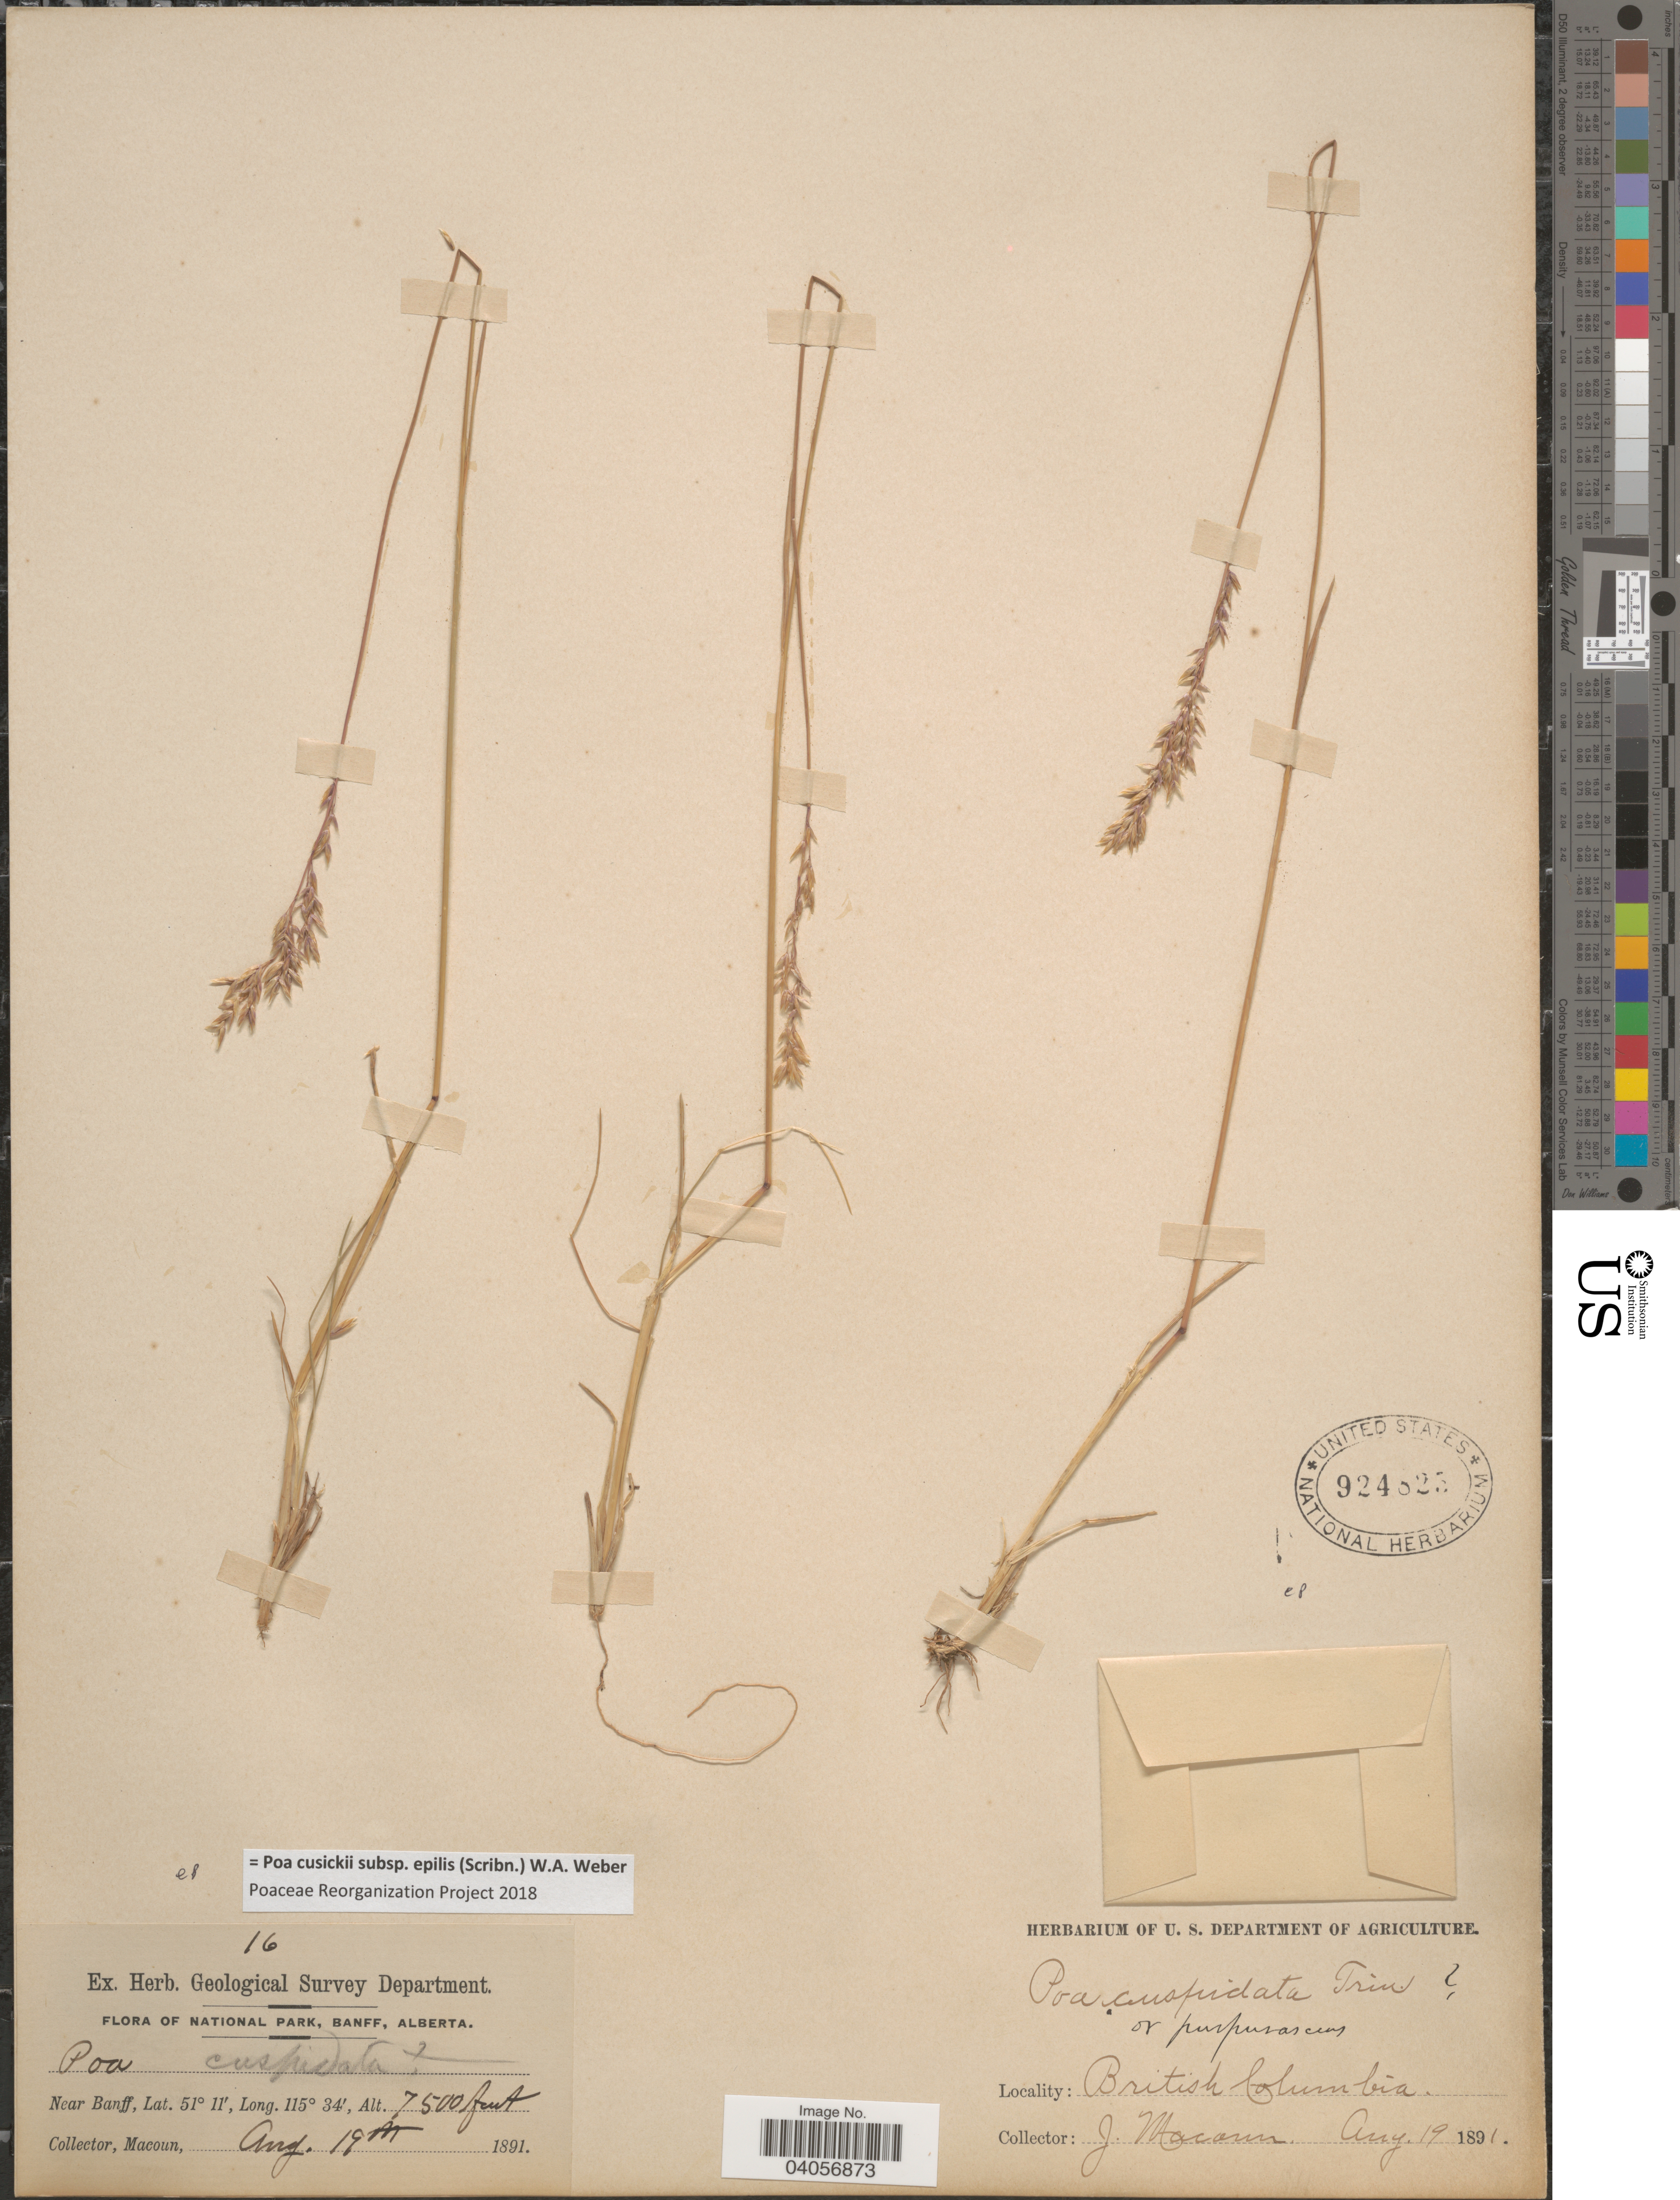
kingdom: Plantae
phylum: Tracheophyta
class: Liliopsida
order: Poales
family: Poaceae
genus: Poa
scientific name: Poa cusickii subsp. epilis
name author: (Scribn.) W.A. Weber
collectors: J. Macoun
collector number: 16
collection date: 1891-08-19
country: Canada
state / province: Alberta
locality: National Park, Banff, Alberta. Near Banff. British Columbia.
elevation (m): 2286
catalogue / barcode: US 924825